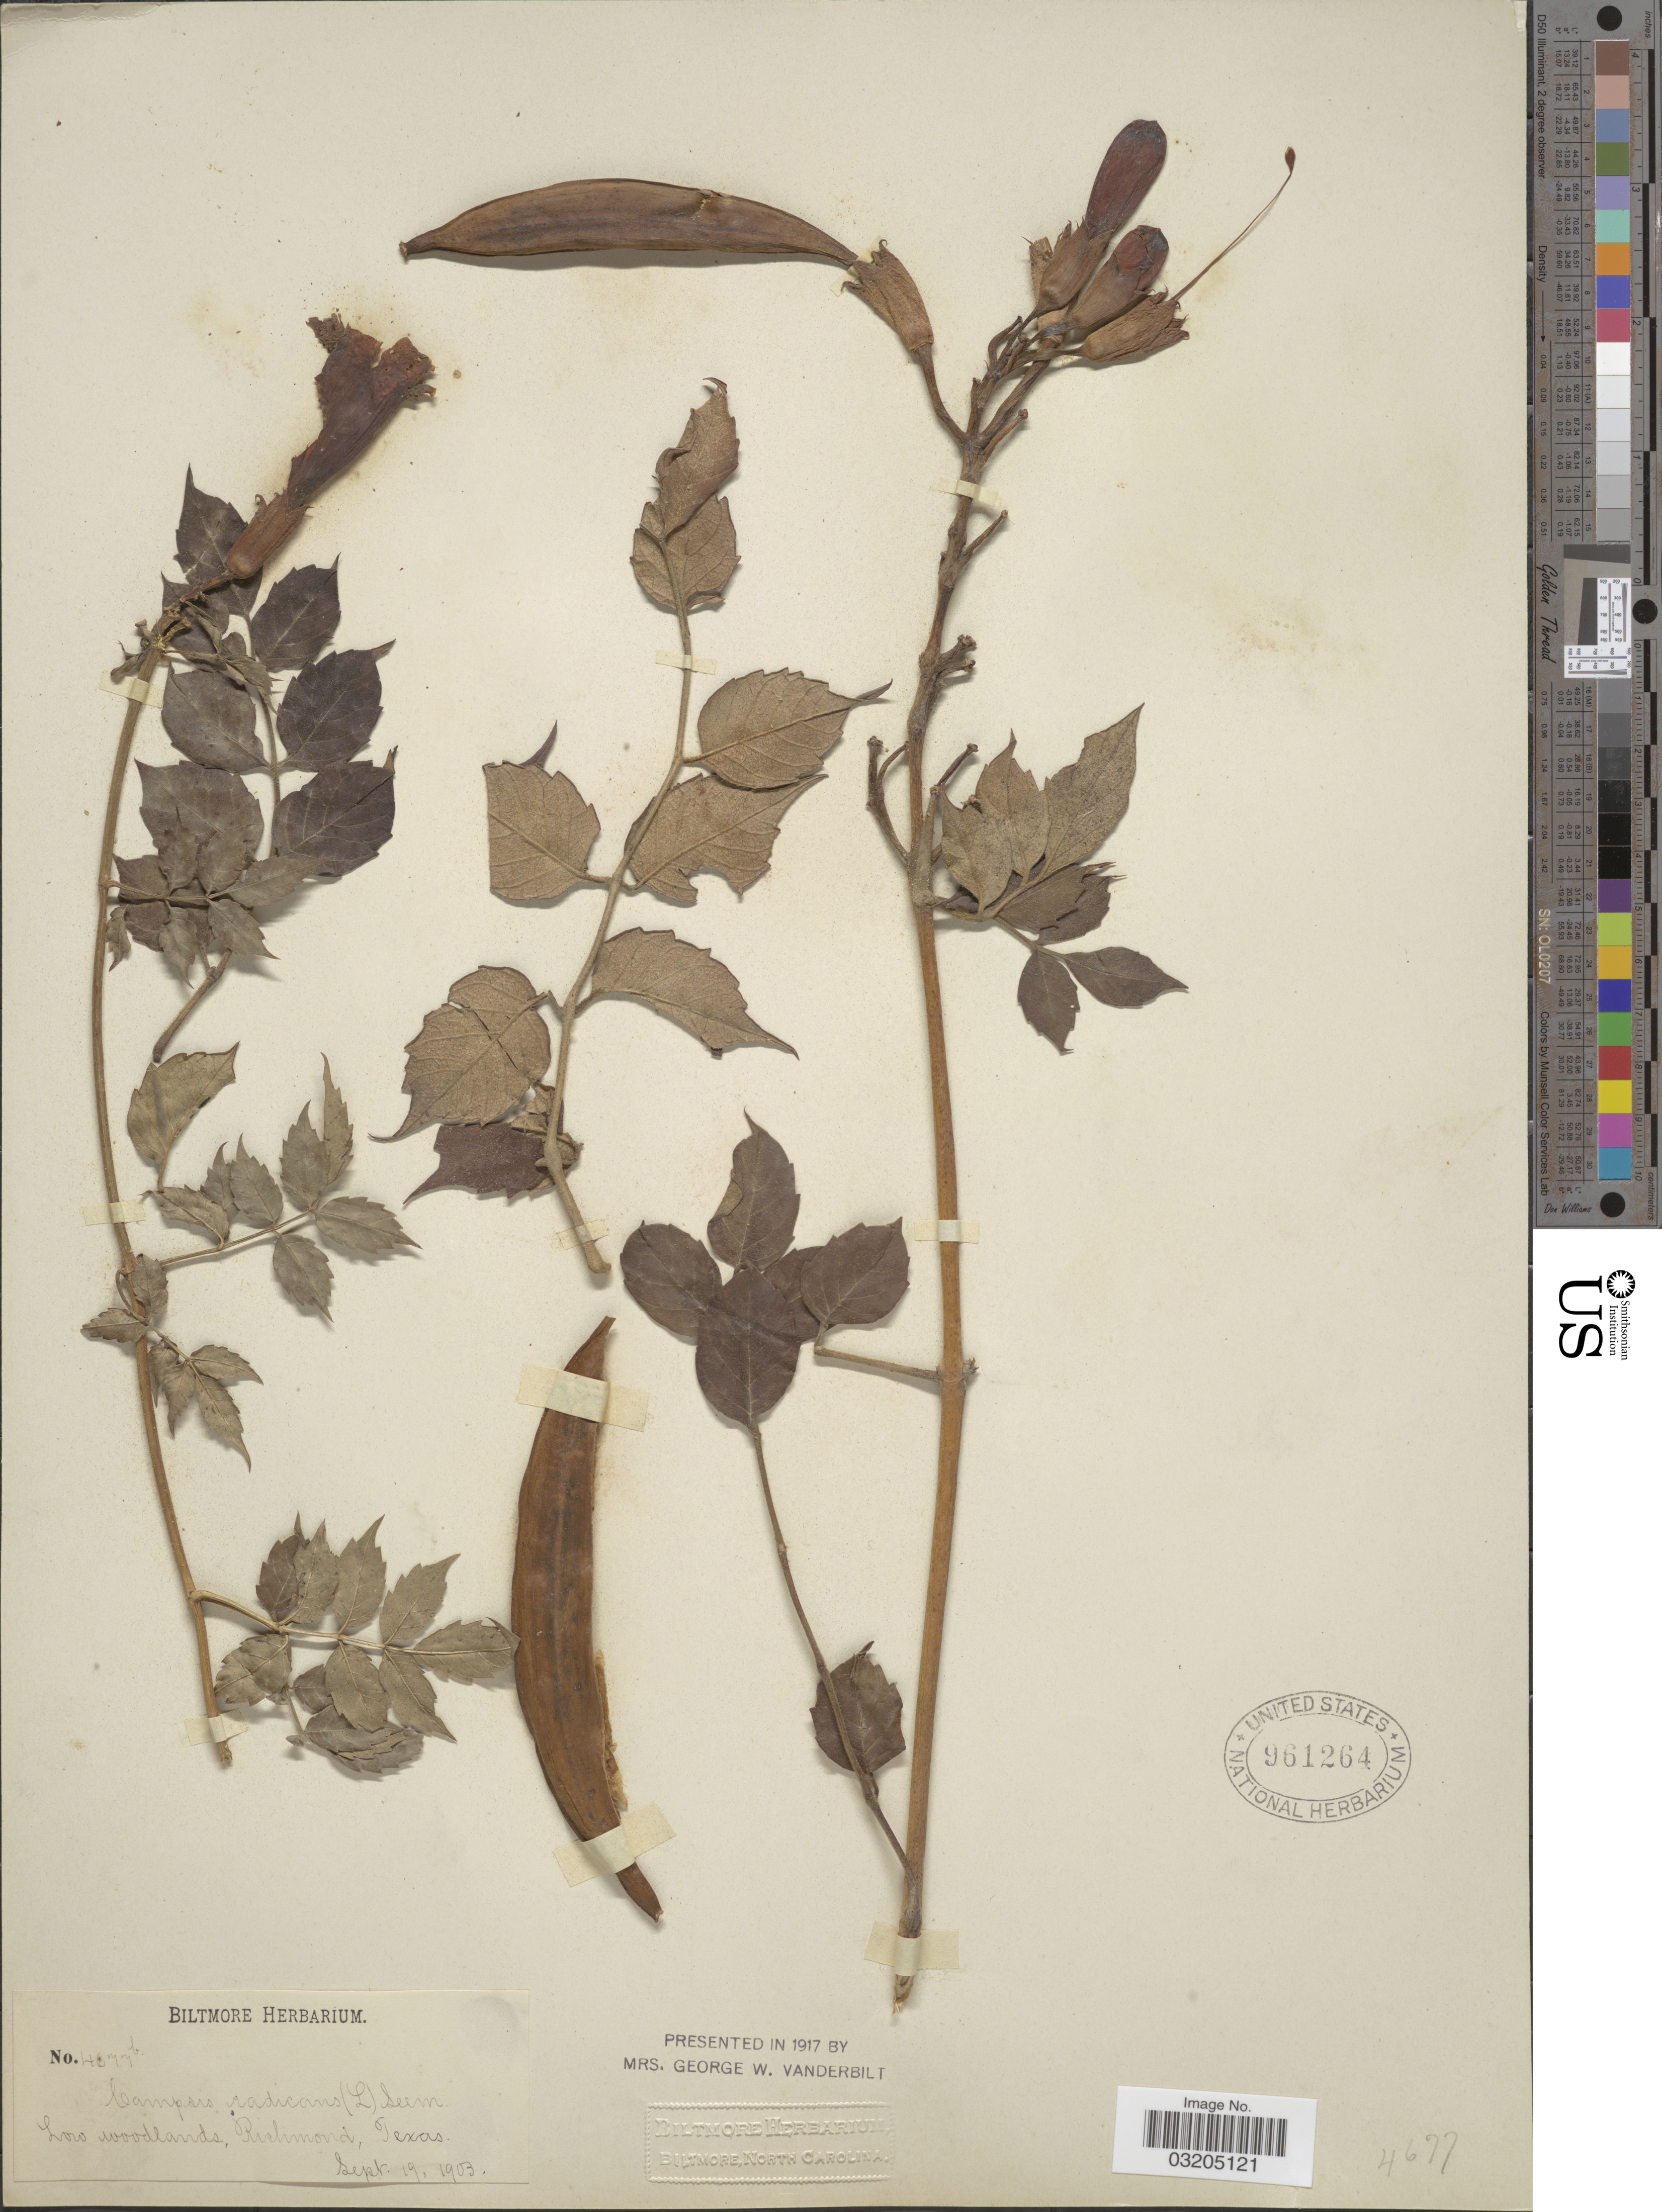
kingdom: Plantae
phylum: Tracheophyta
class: Magnoliopsida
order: Lamiales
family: Bignoniaceae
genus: Campsis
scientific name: Campsis radicans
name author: (L.) Seem.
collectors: ex herb. Biltmore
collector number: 4677b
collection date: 1903-09-19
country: United States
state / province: Texas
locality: Low woodlands, Richmond.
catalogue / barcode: US 961264